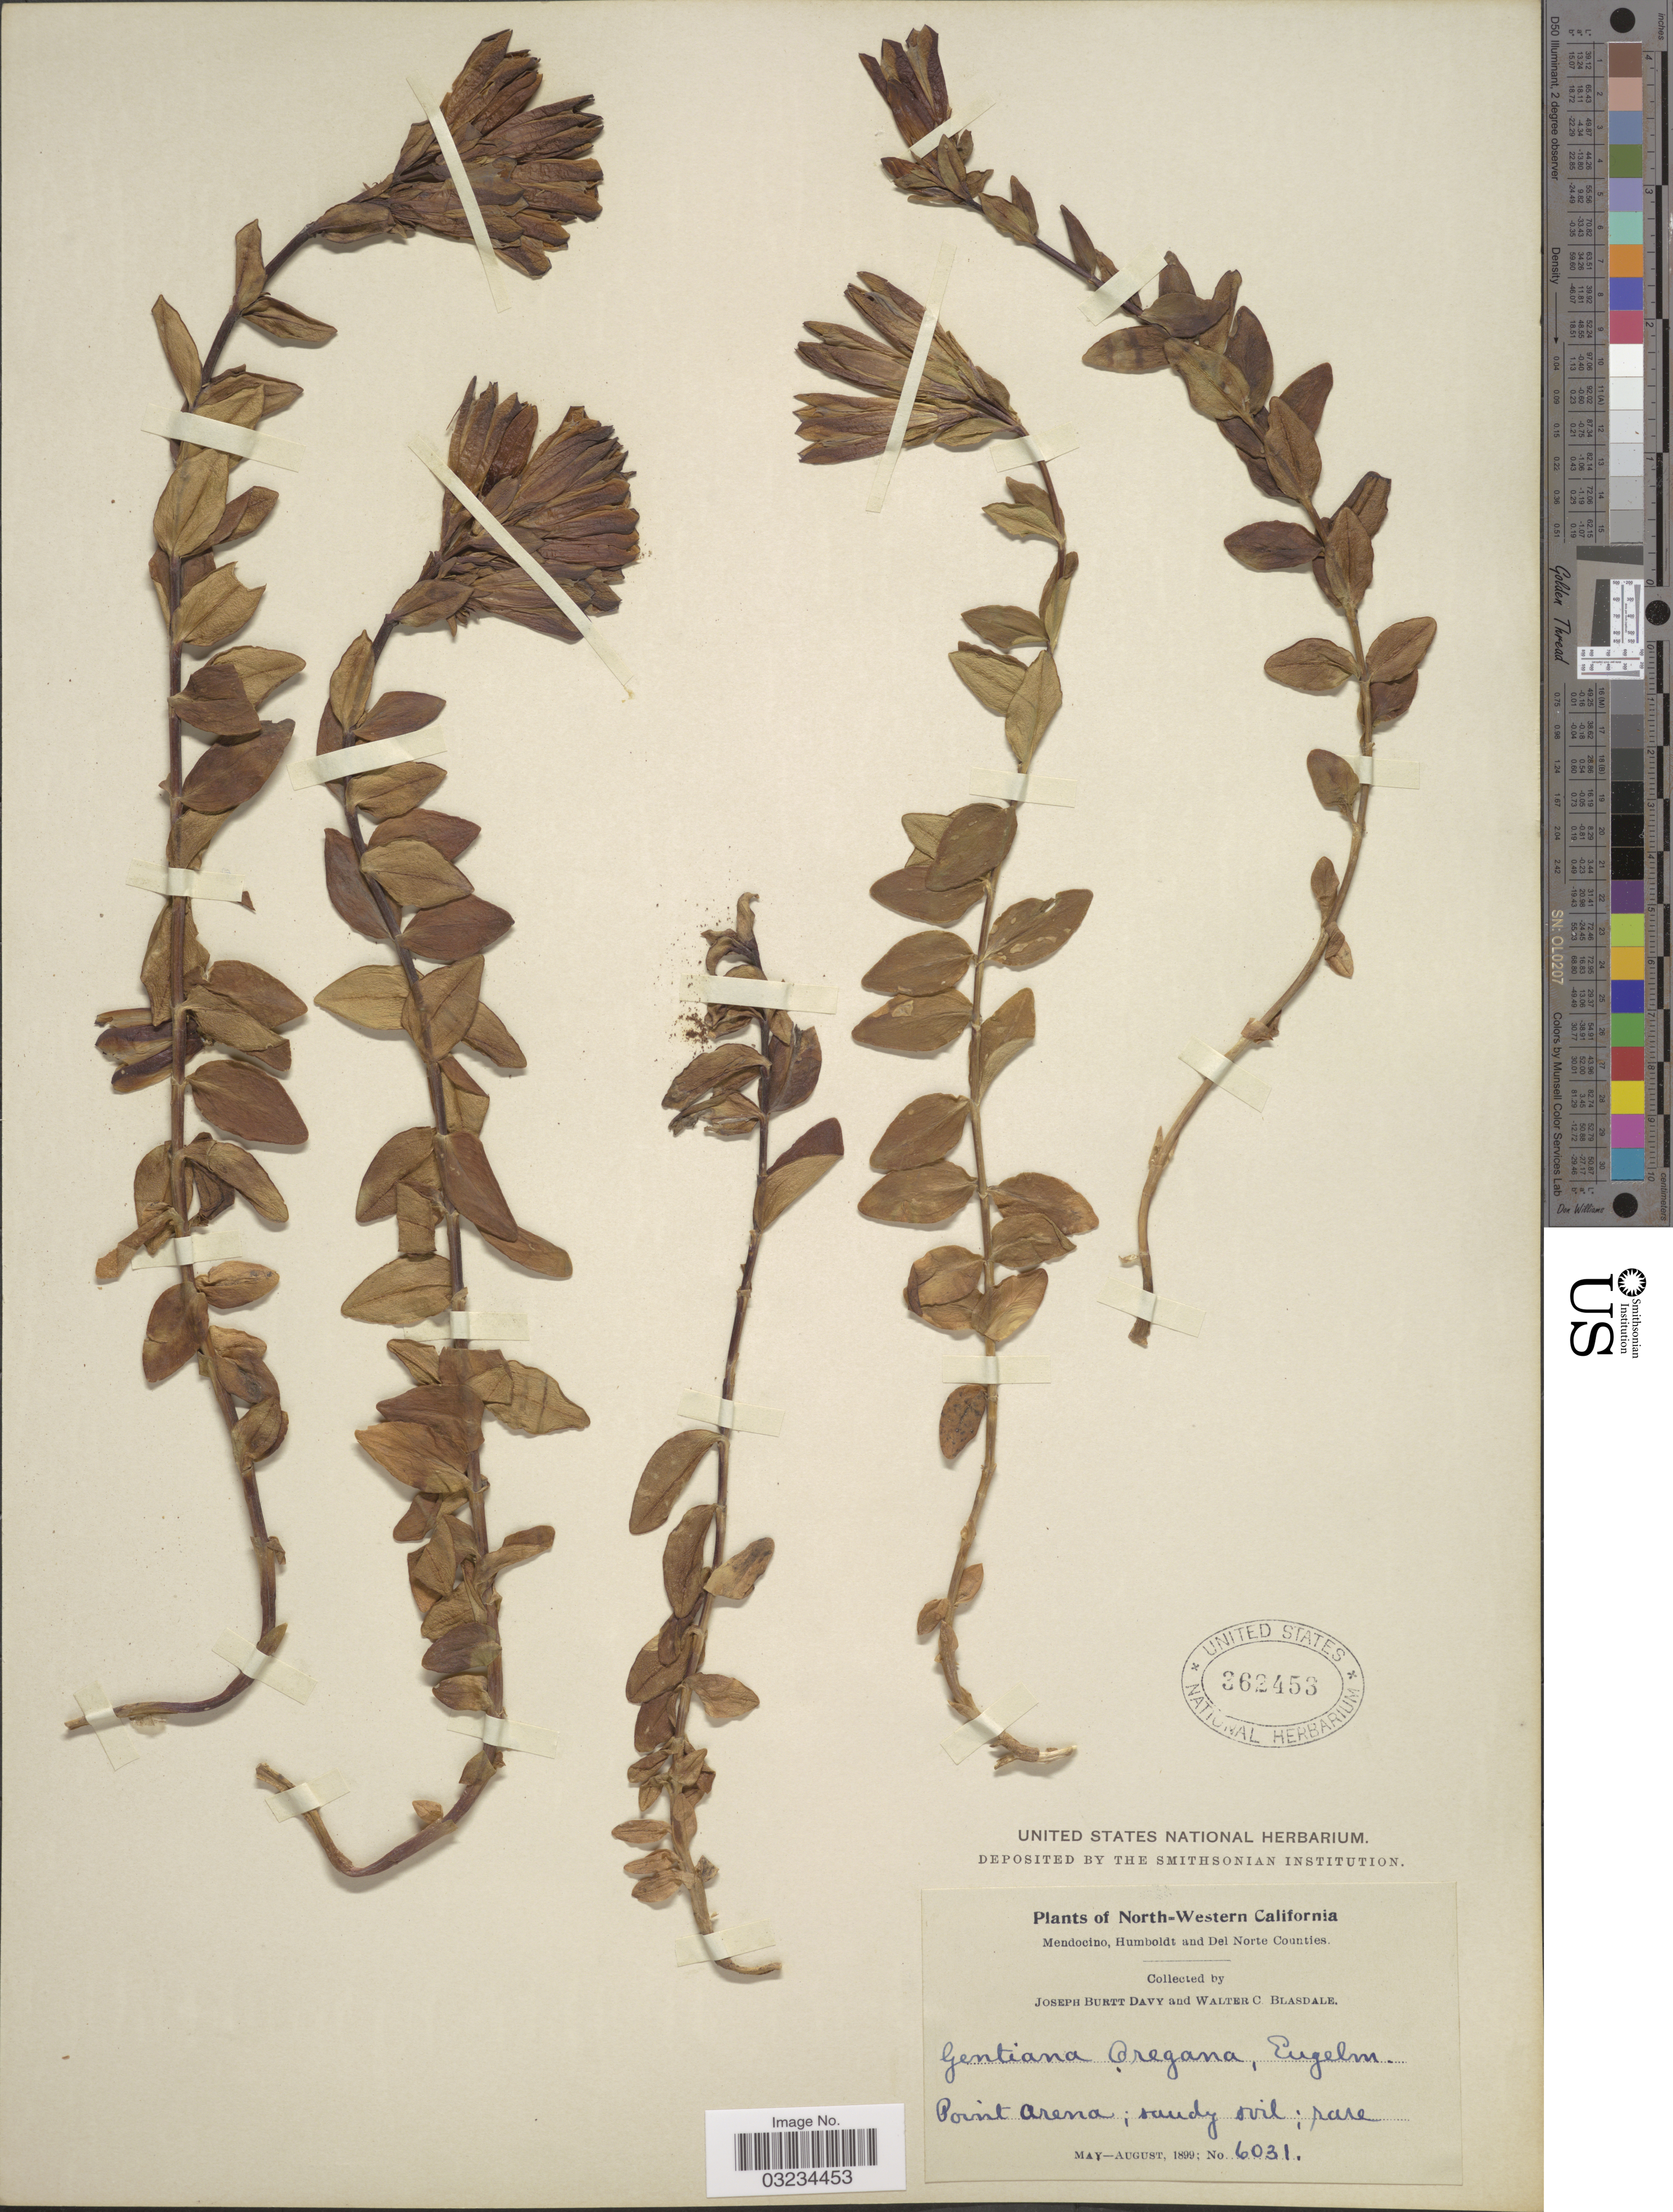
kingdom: Plantae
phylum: Tracheophyta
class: Magnoliopsida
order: Gentianales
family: Gentianaceae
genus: Gentiana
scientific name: Gentiana oregana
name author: Engelm. ex A. Gray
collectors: J. Burtt Davy & W. Blasdale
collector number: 6031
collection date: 1899-05/1899-08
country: United States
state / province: California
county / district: Mendocino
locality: North-Western California. Mendocino, Humboldt and Del Norte Counties. Point Arena.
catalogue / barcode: US 362453